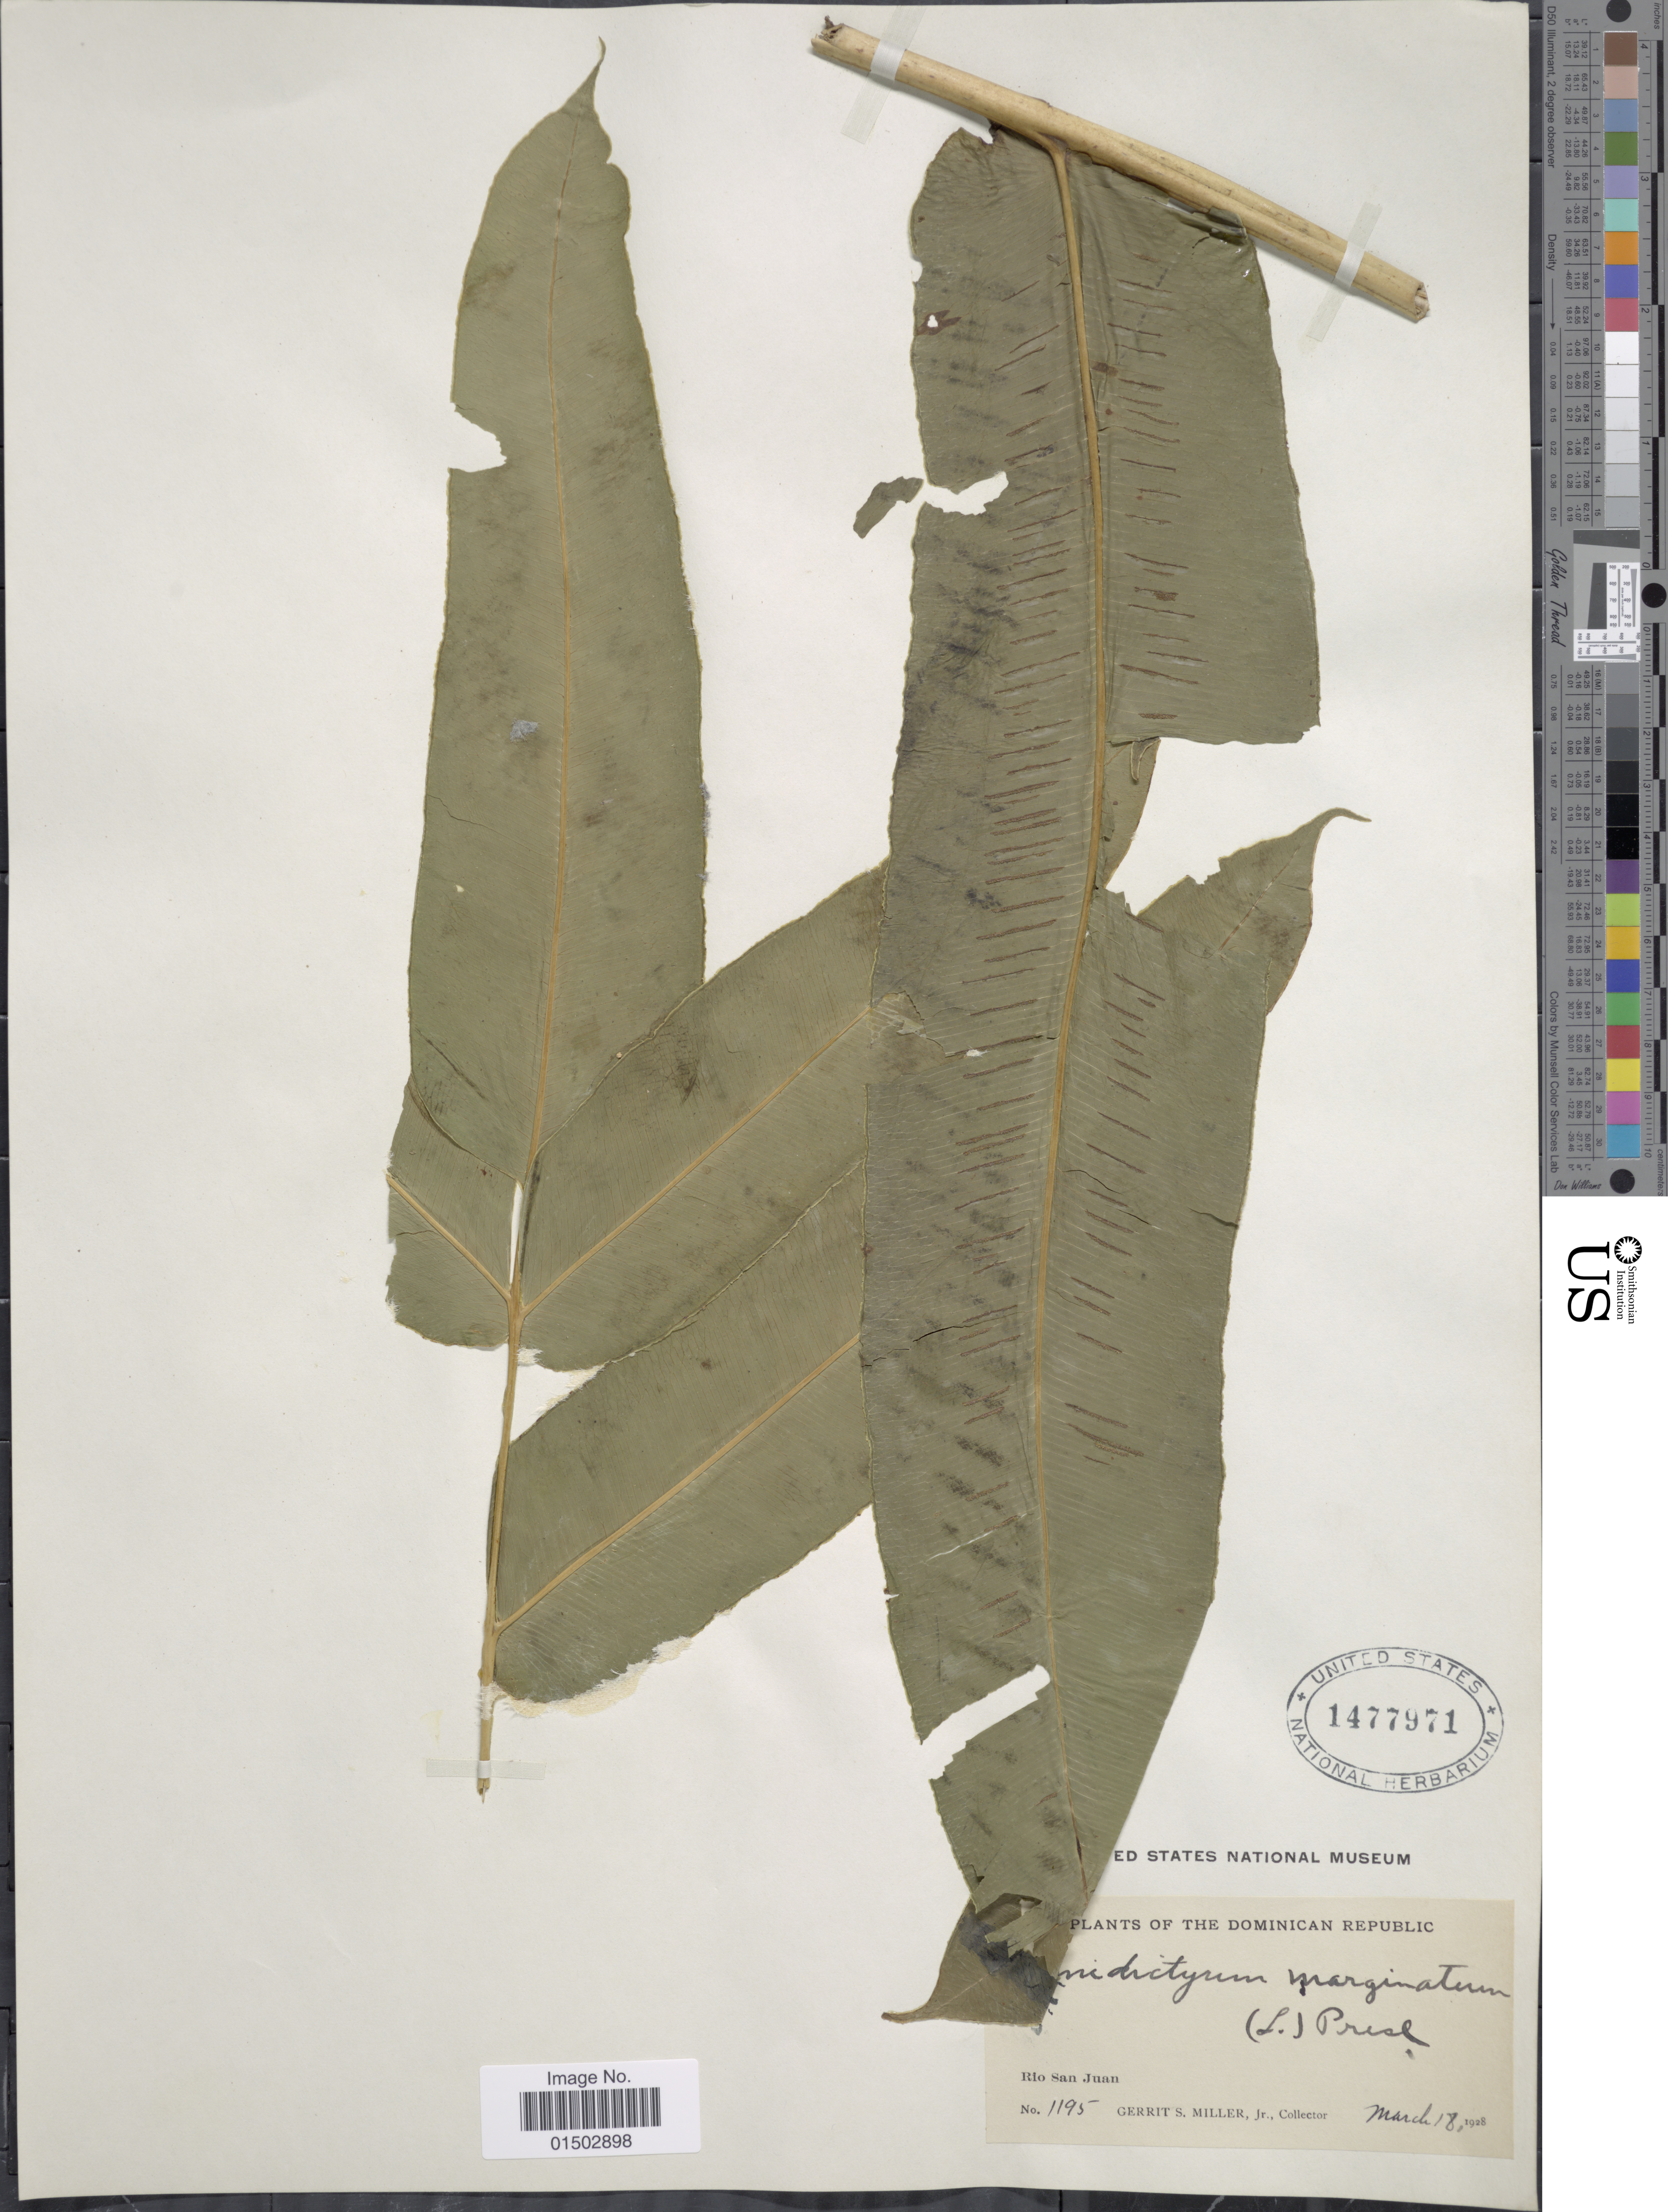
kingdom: Plantae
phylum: Tracheophyta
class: Polypodiopsida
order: Polypodiales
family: Hemidictyaceae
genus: Hemidictyum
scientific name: Hemidictyum marginatum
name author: (L.) C. Presl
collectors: G. S. Miller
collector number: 1195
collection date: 1928-03-18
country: Nicaragua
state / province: Rio San Juan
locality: Rio San Juan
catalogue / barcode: US 1477971